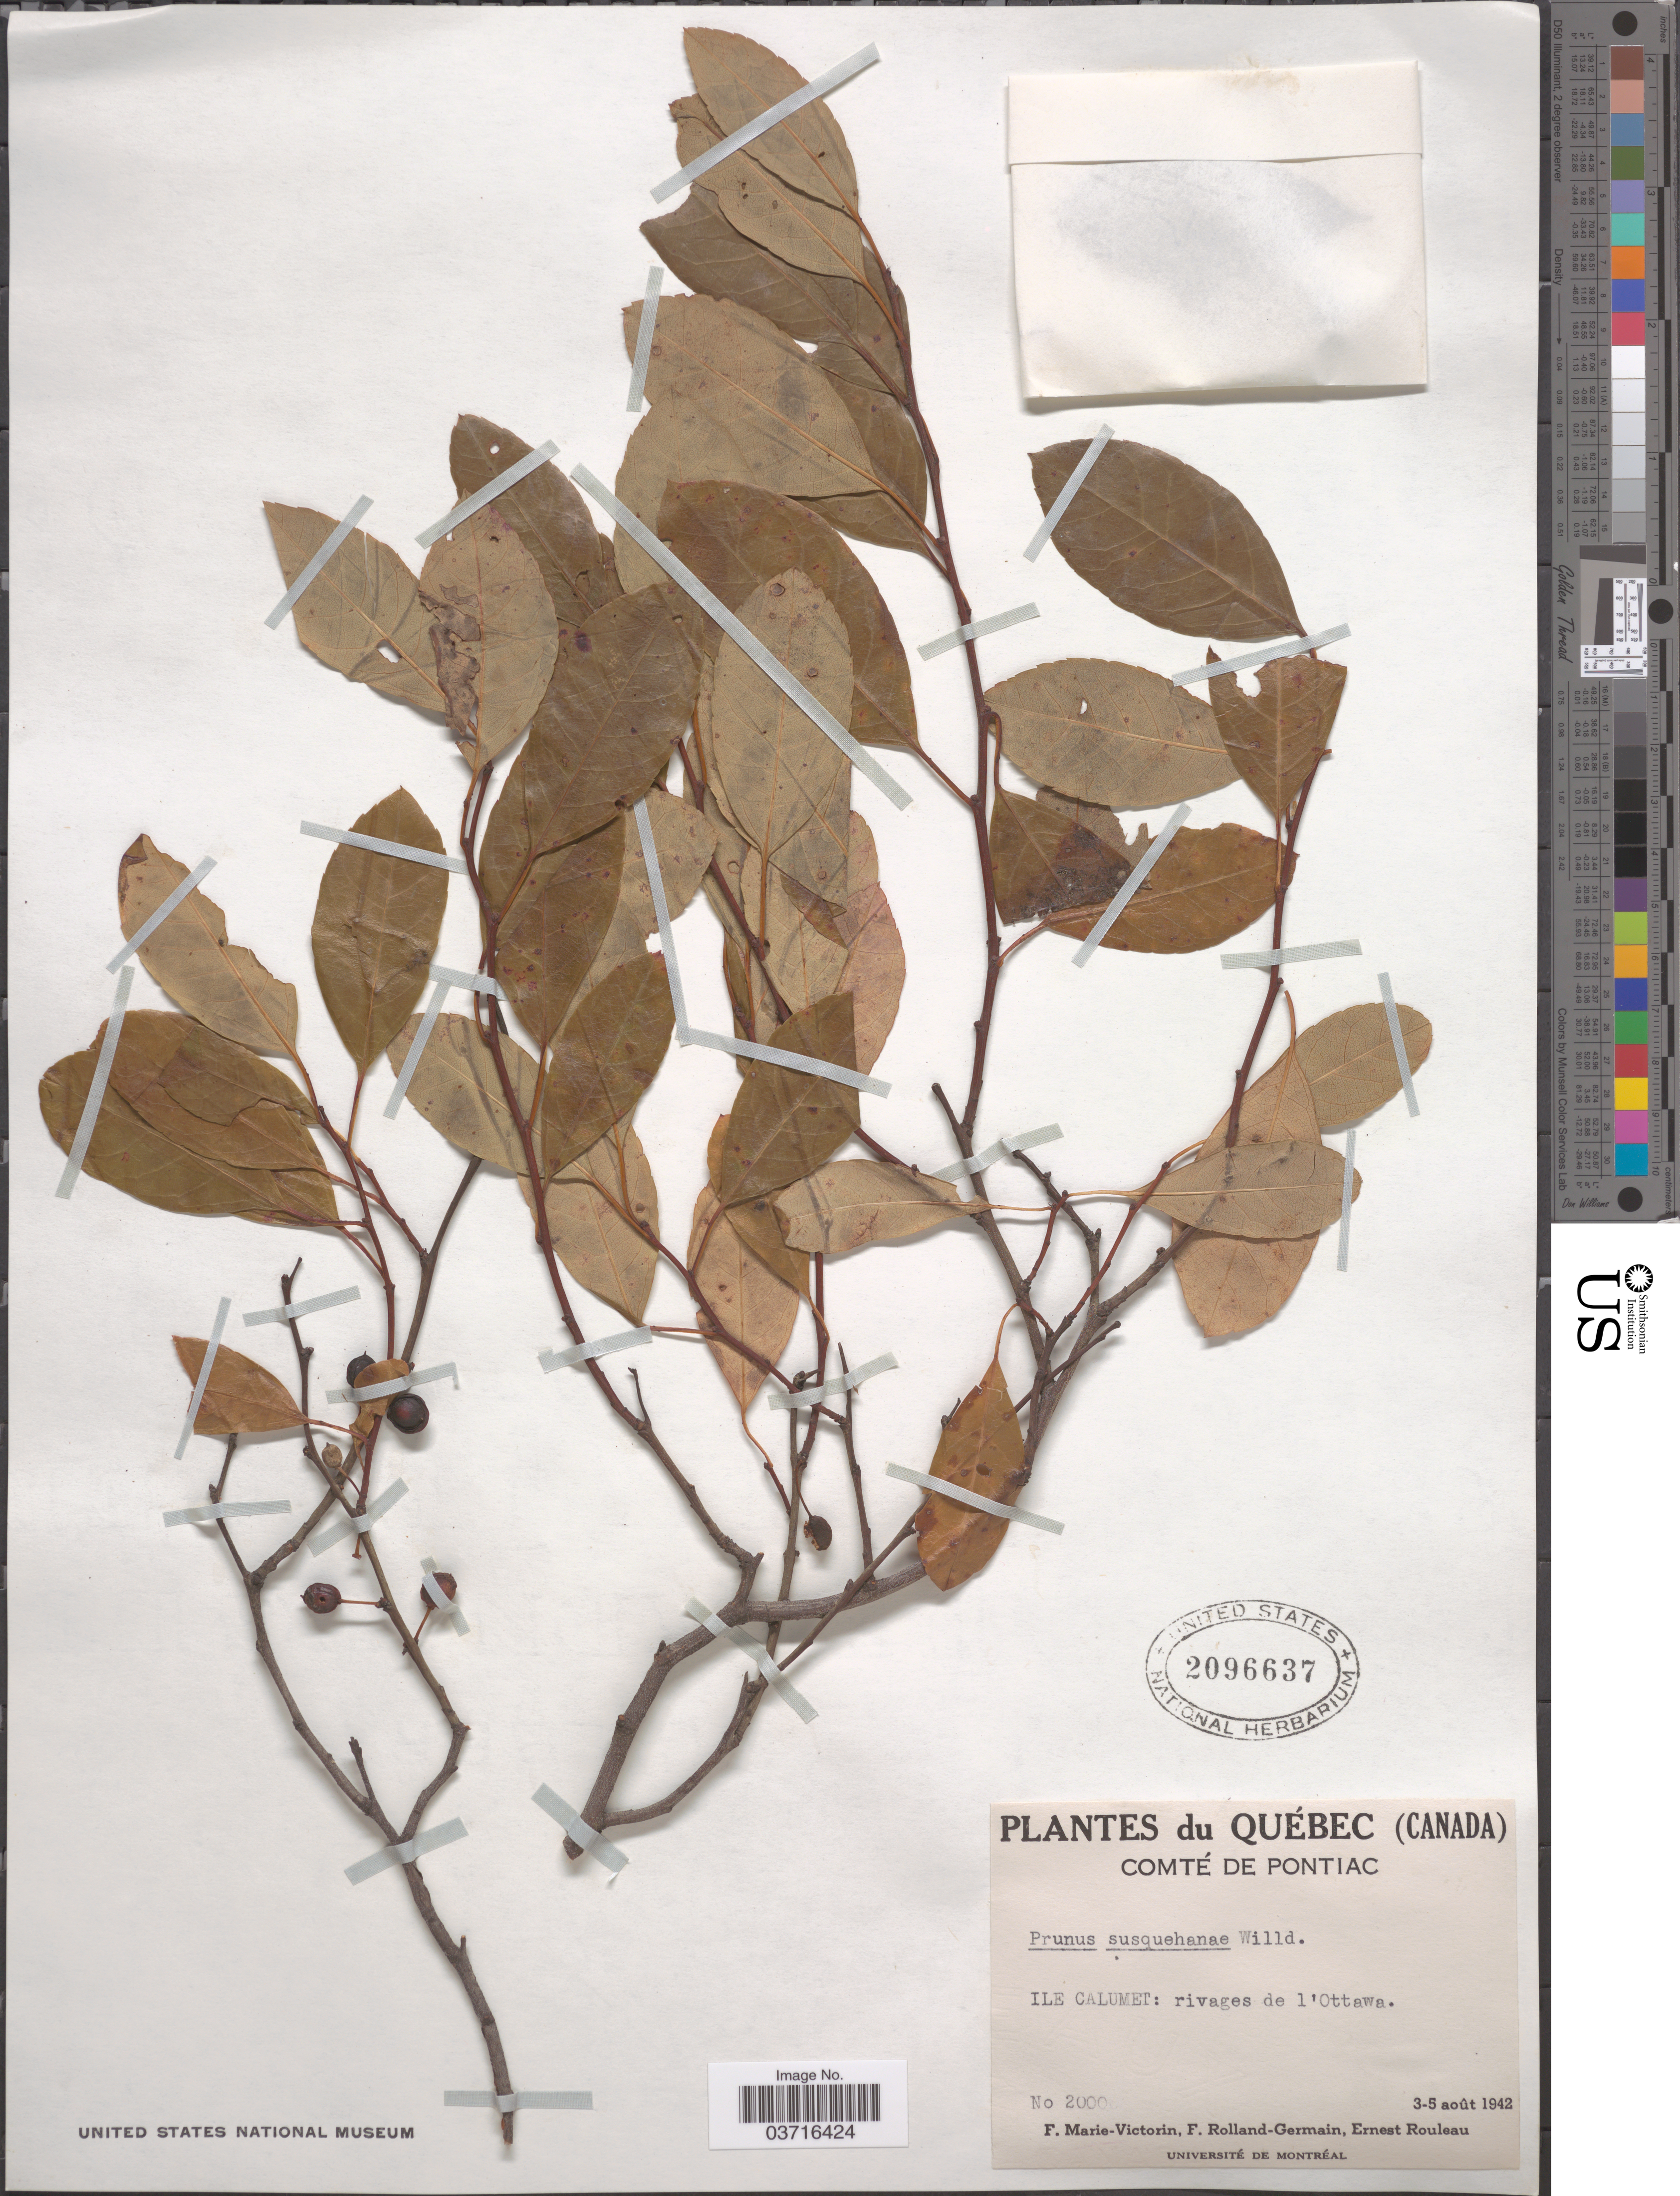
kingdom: Plantae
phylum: Tracheophyta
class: Magnoliopsida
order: Rosales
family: Rosaceae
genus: Prunus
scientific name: Prunus susquehanae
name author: Willd.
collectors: F. Marie-Victorin, Rolland-Germain & J. Rouleau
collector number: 2000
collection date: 1942-08-03/1942-08-05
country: Canada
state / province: Quebec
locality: Comté de Pontiac. Ile Calumet: rivages de l'Ottawa.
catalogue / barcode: US 2096637